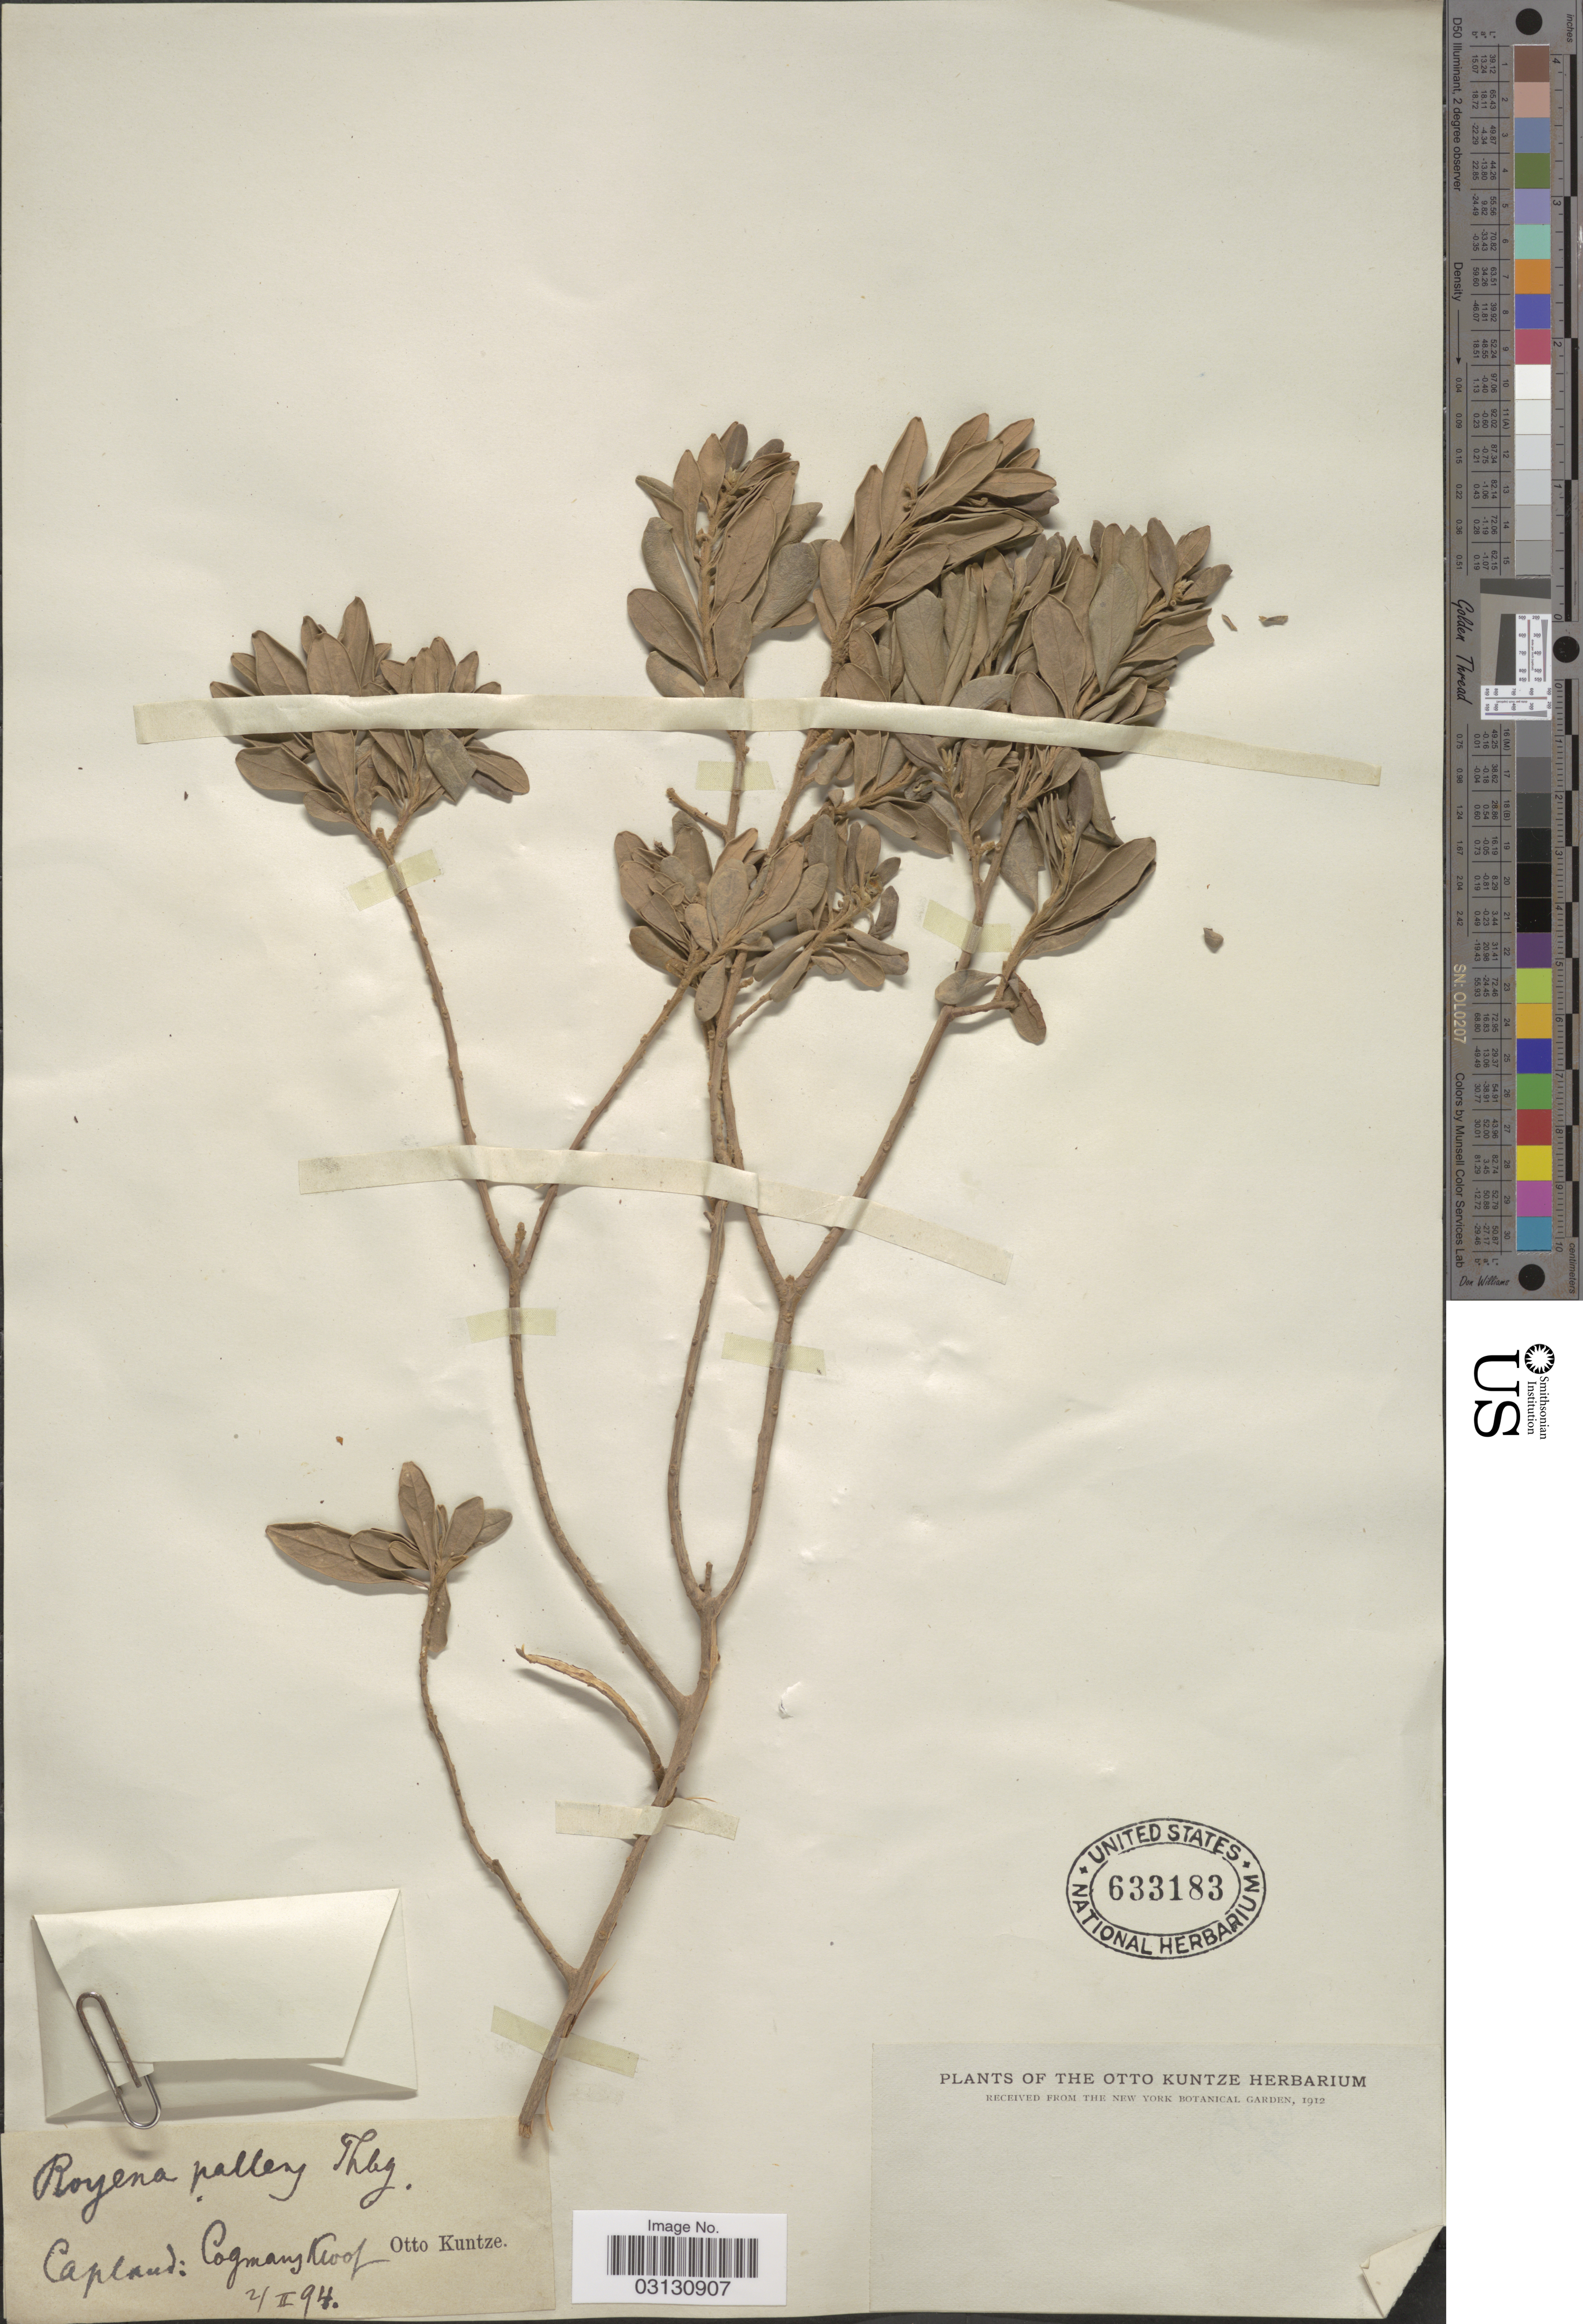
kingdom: Plantae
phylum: Tracheophyta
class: Magnoliopsida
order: Ericales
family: Ebenaceae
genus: Royena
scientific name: Royena pallens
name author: Thunb.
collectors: C.E.O. Kuntze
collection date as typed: Transcribed d/m/y: 2/2/94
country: South Africa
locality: Capland: Cogmans Kloof.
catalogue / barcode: US 633183